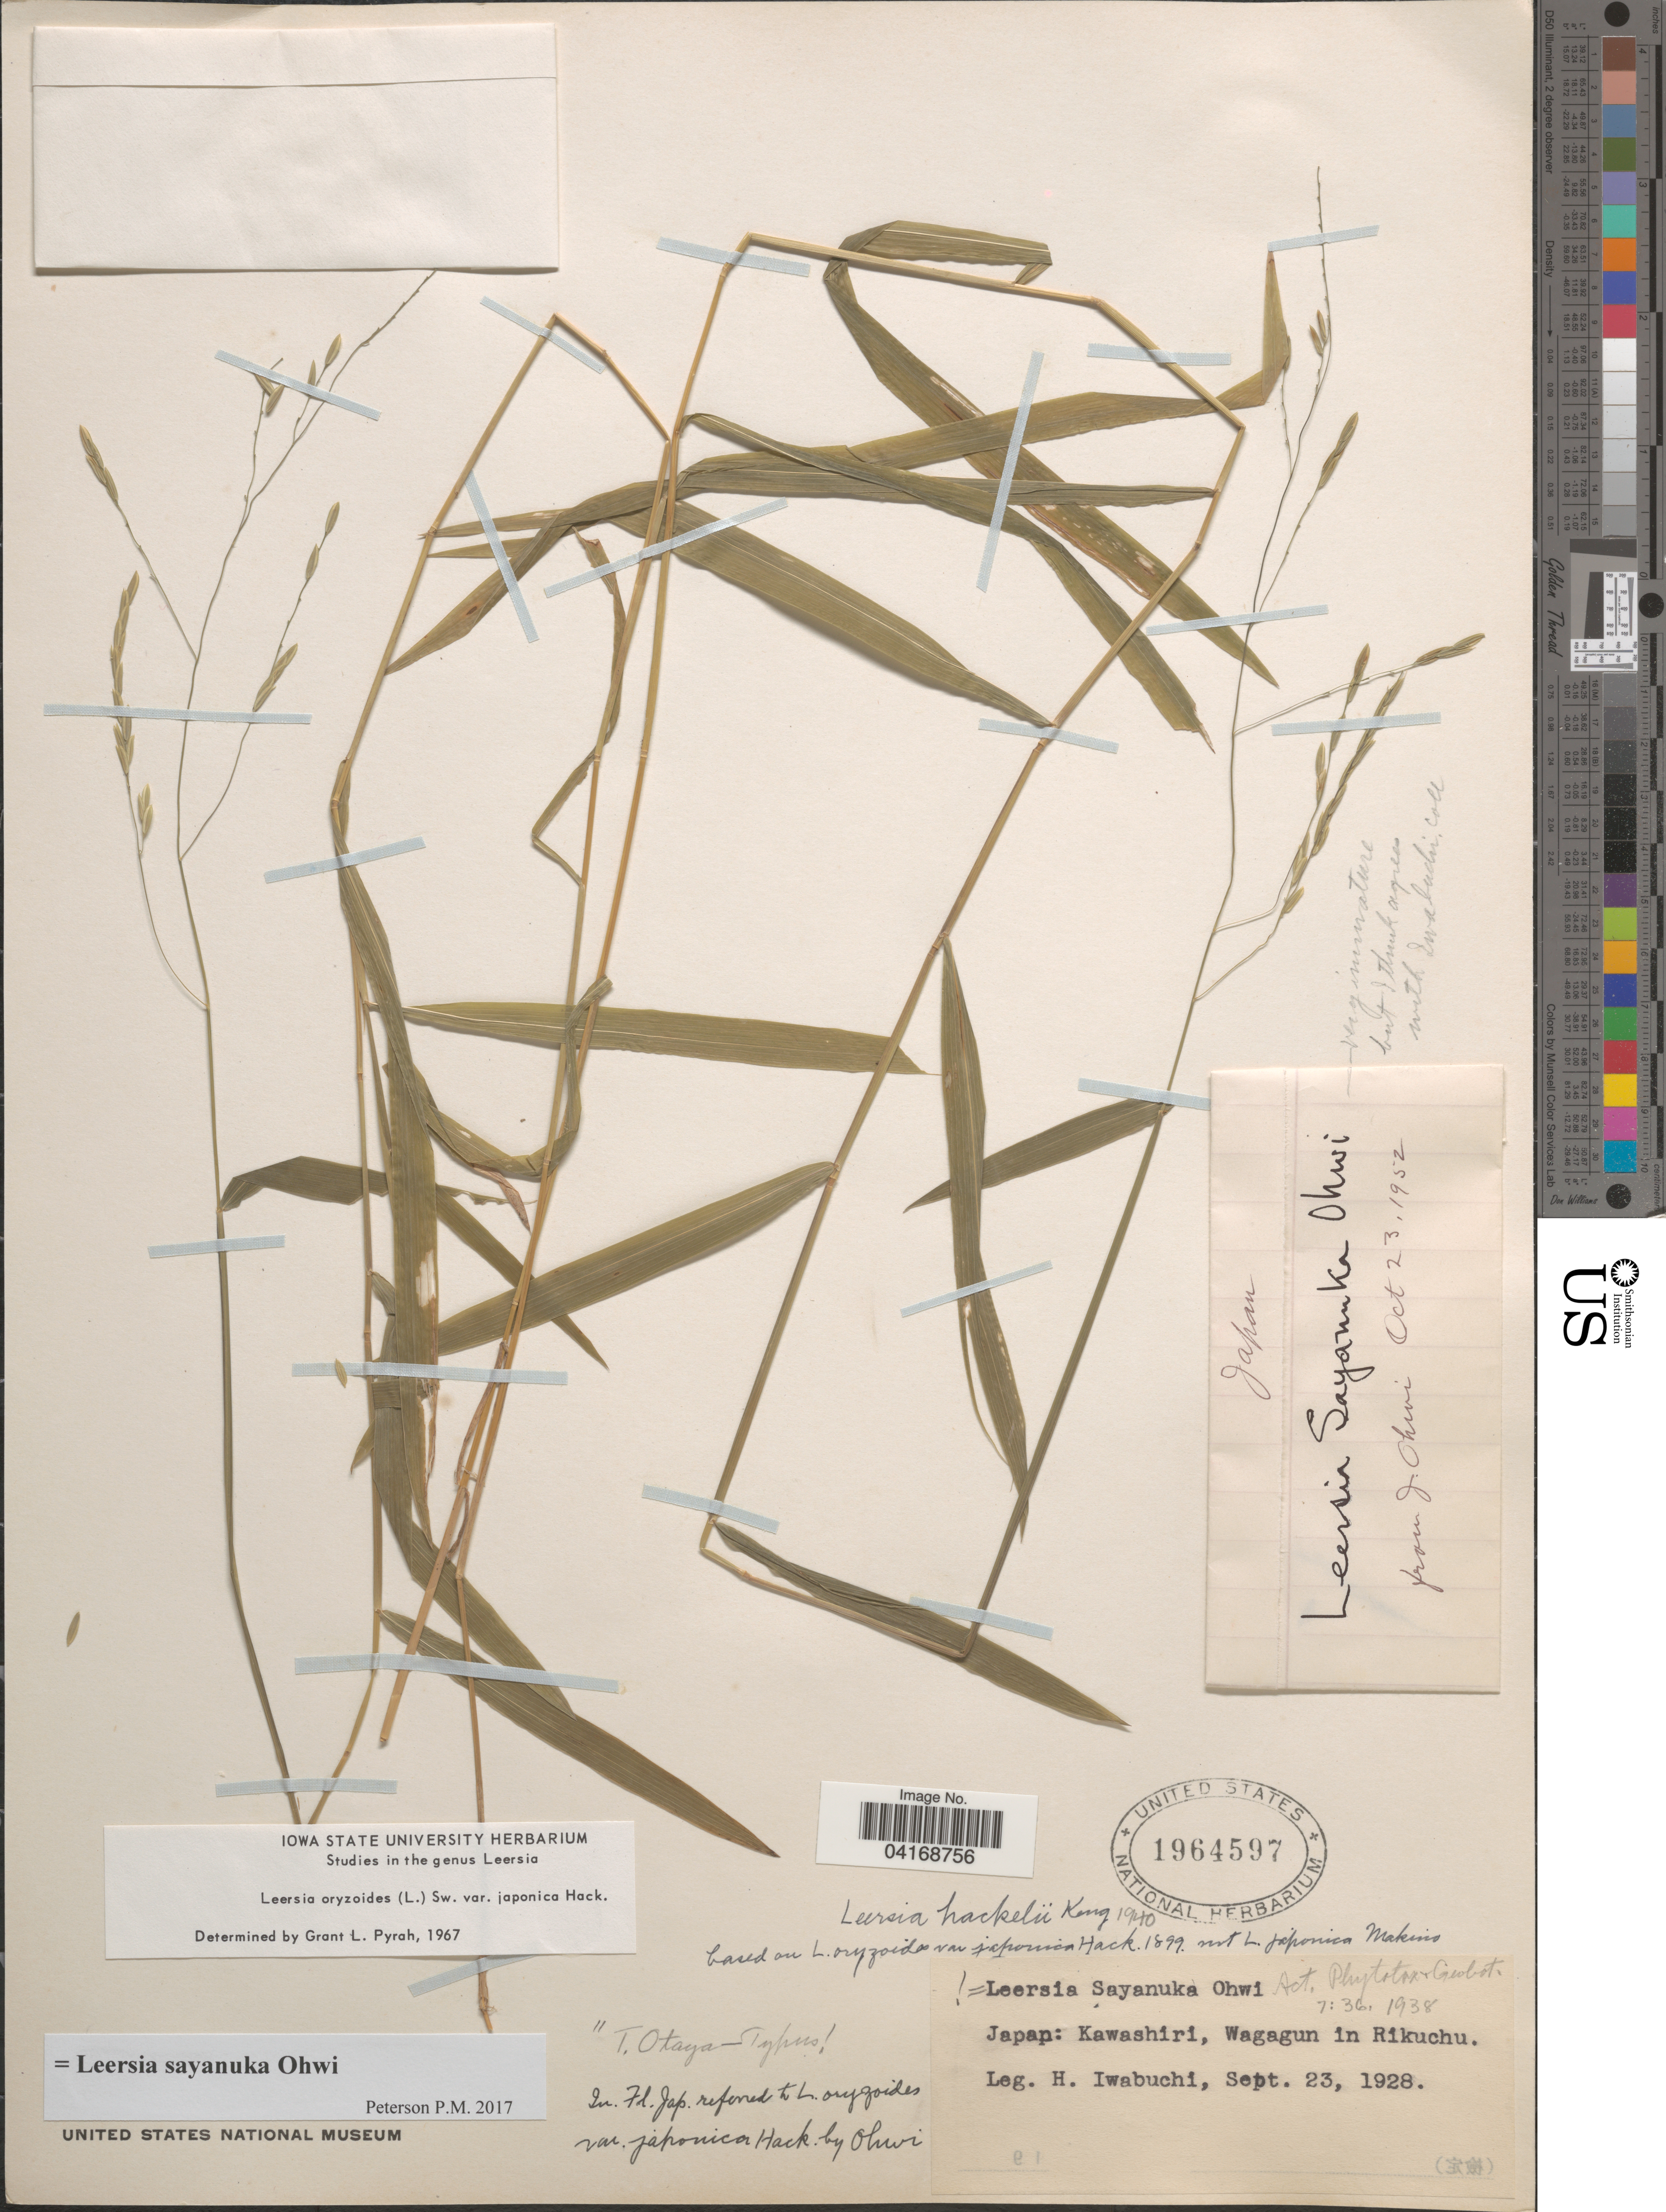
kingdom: Plantae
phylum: Tracheophyta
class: Liliopsida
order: Poales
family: Poaceae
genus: Leersia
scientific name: Leersia sayanuka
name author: Ohwi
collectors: H. Iwabuchi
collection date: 1928-09-23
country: Japan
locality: Kawashiri, Wagagun in Rikuchu.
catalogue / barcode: US 1964597